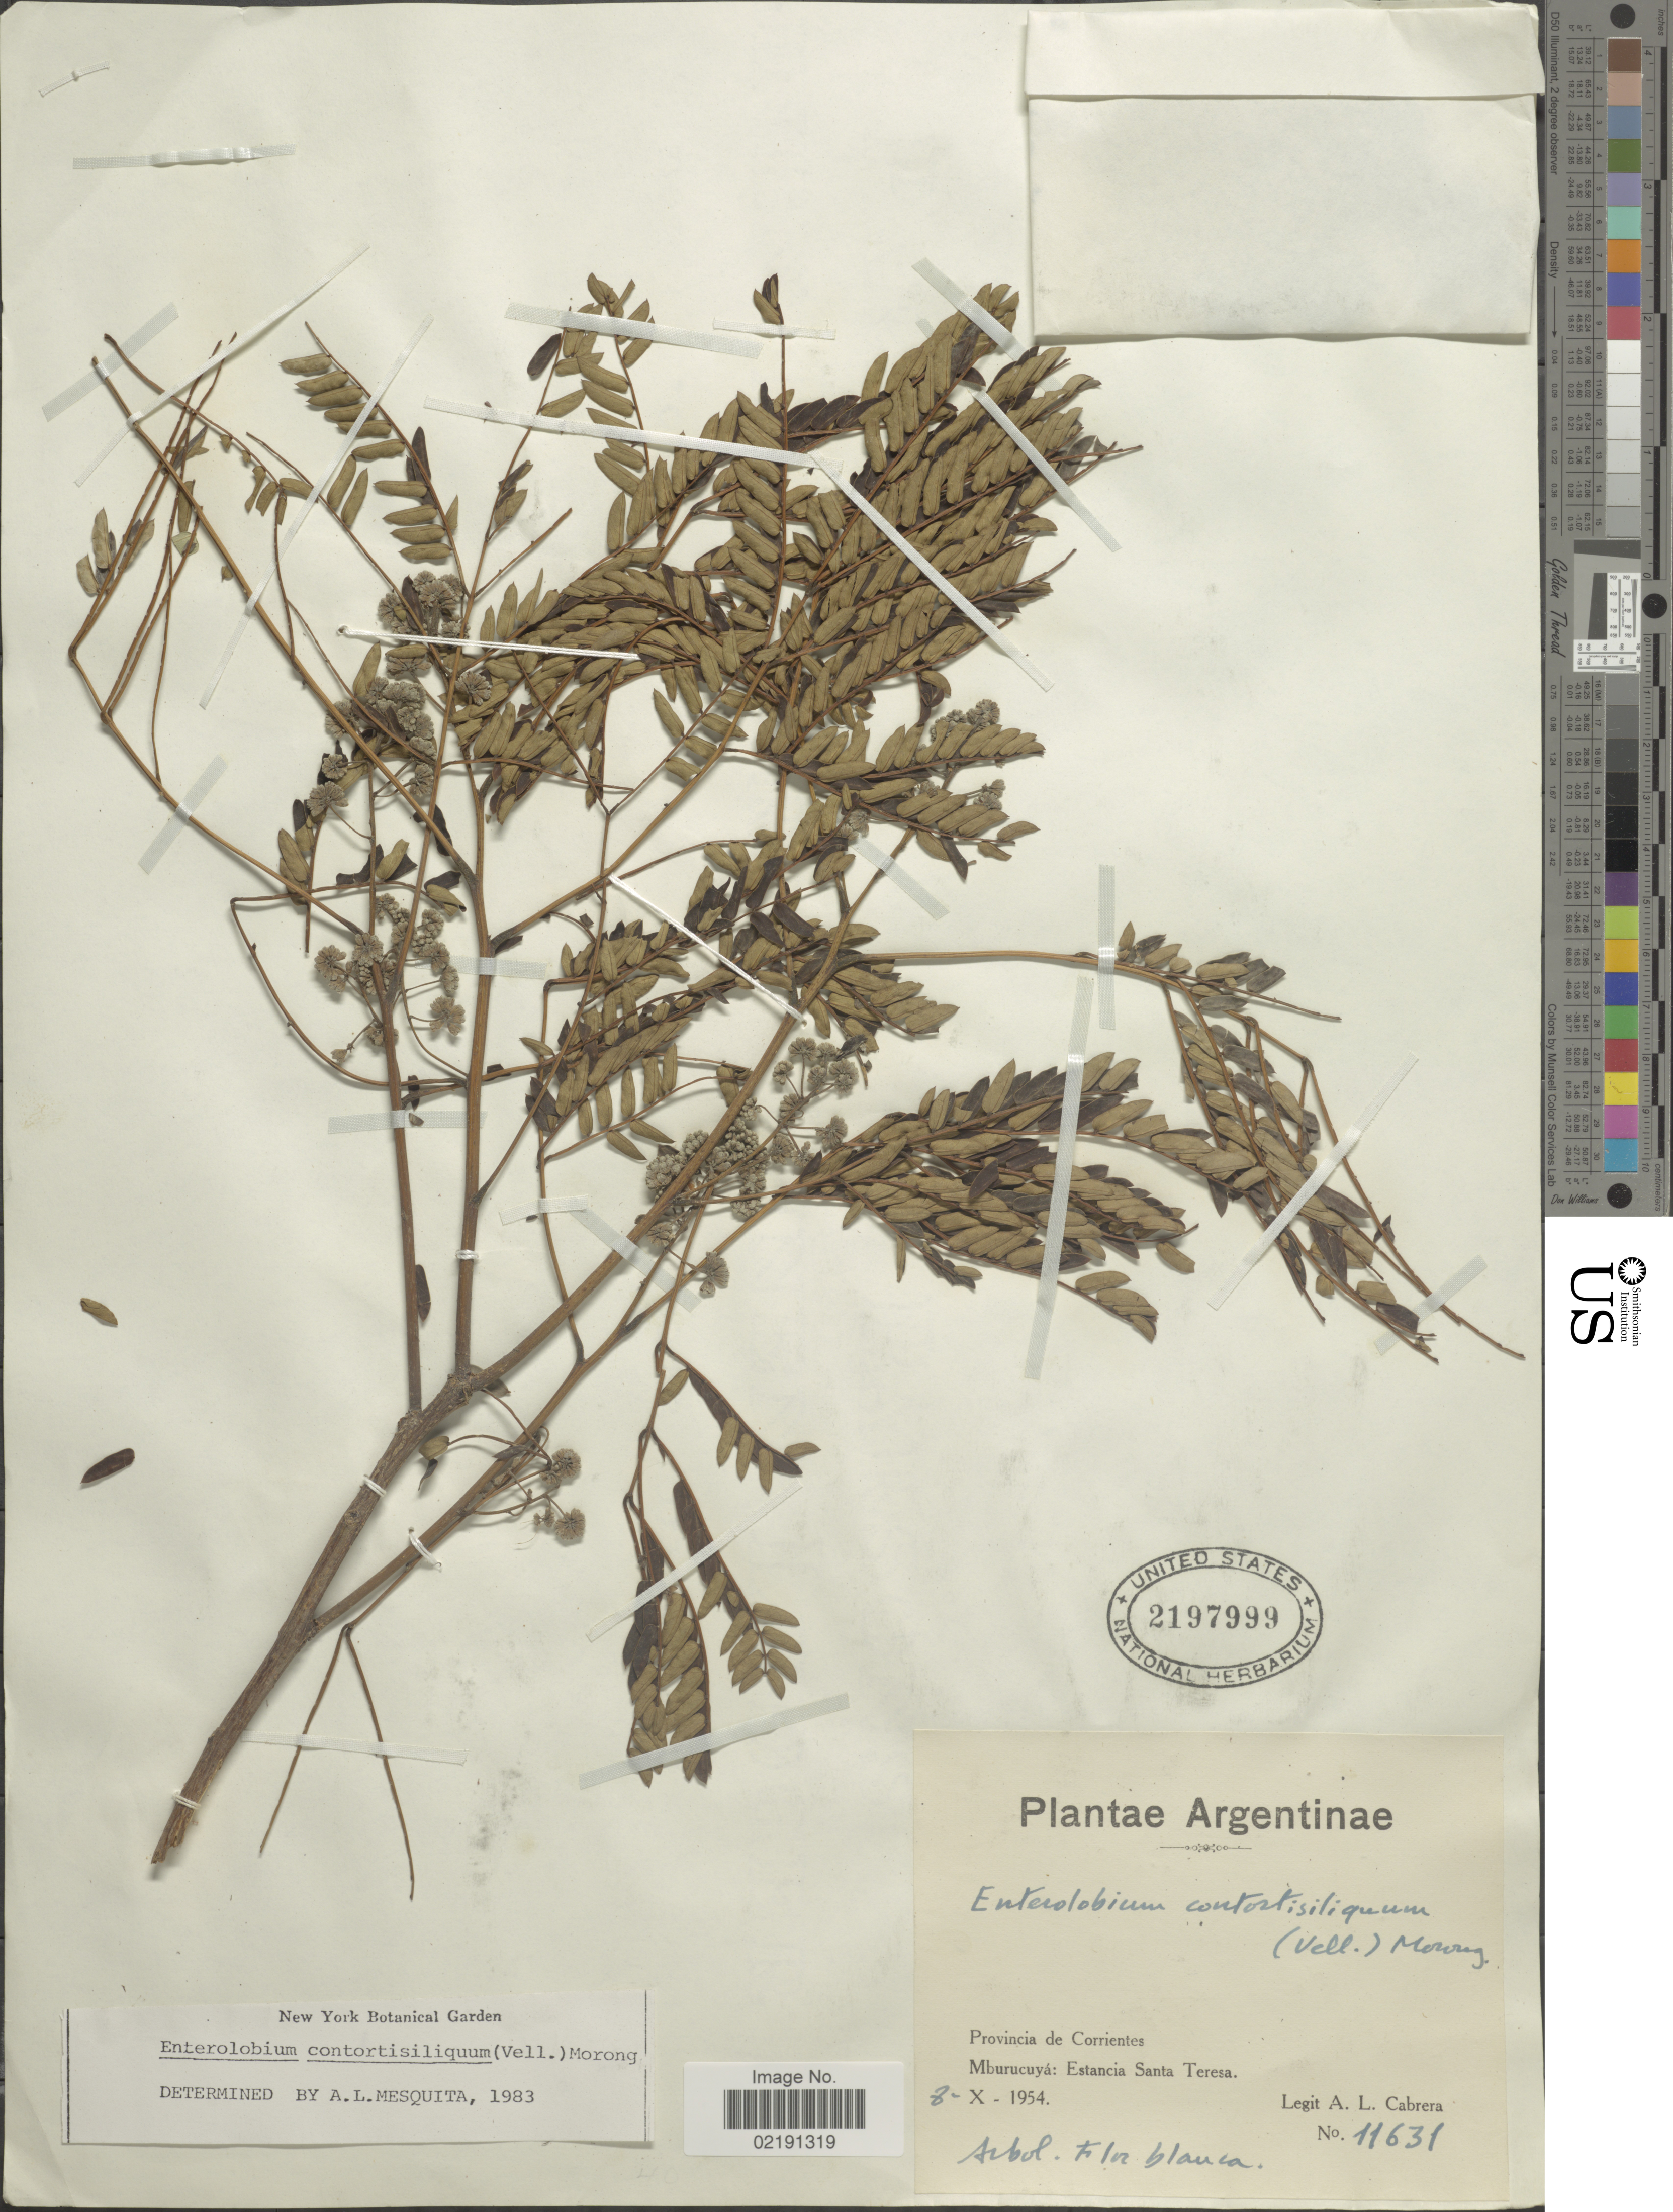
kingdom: Plantae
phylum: Tracheophyta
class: Magnoliopsida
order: Fabales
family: Fabaceae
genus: Enterolobium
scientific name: Enterolobium contortisiliquum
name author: (Vell.) Morong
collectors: A. L. Cabrera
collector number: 11631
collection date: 1954-10-08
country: Argentina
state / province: Corrientes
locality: Provincia de Corrientes. Mburucuyá: Estancia Santa Teresa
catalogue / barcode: US 2197999